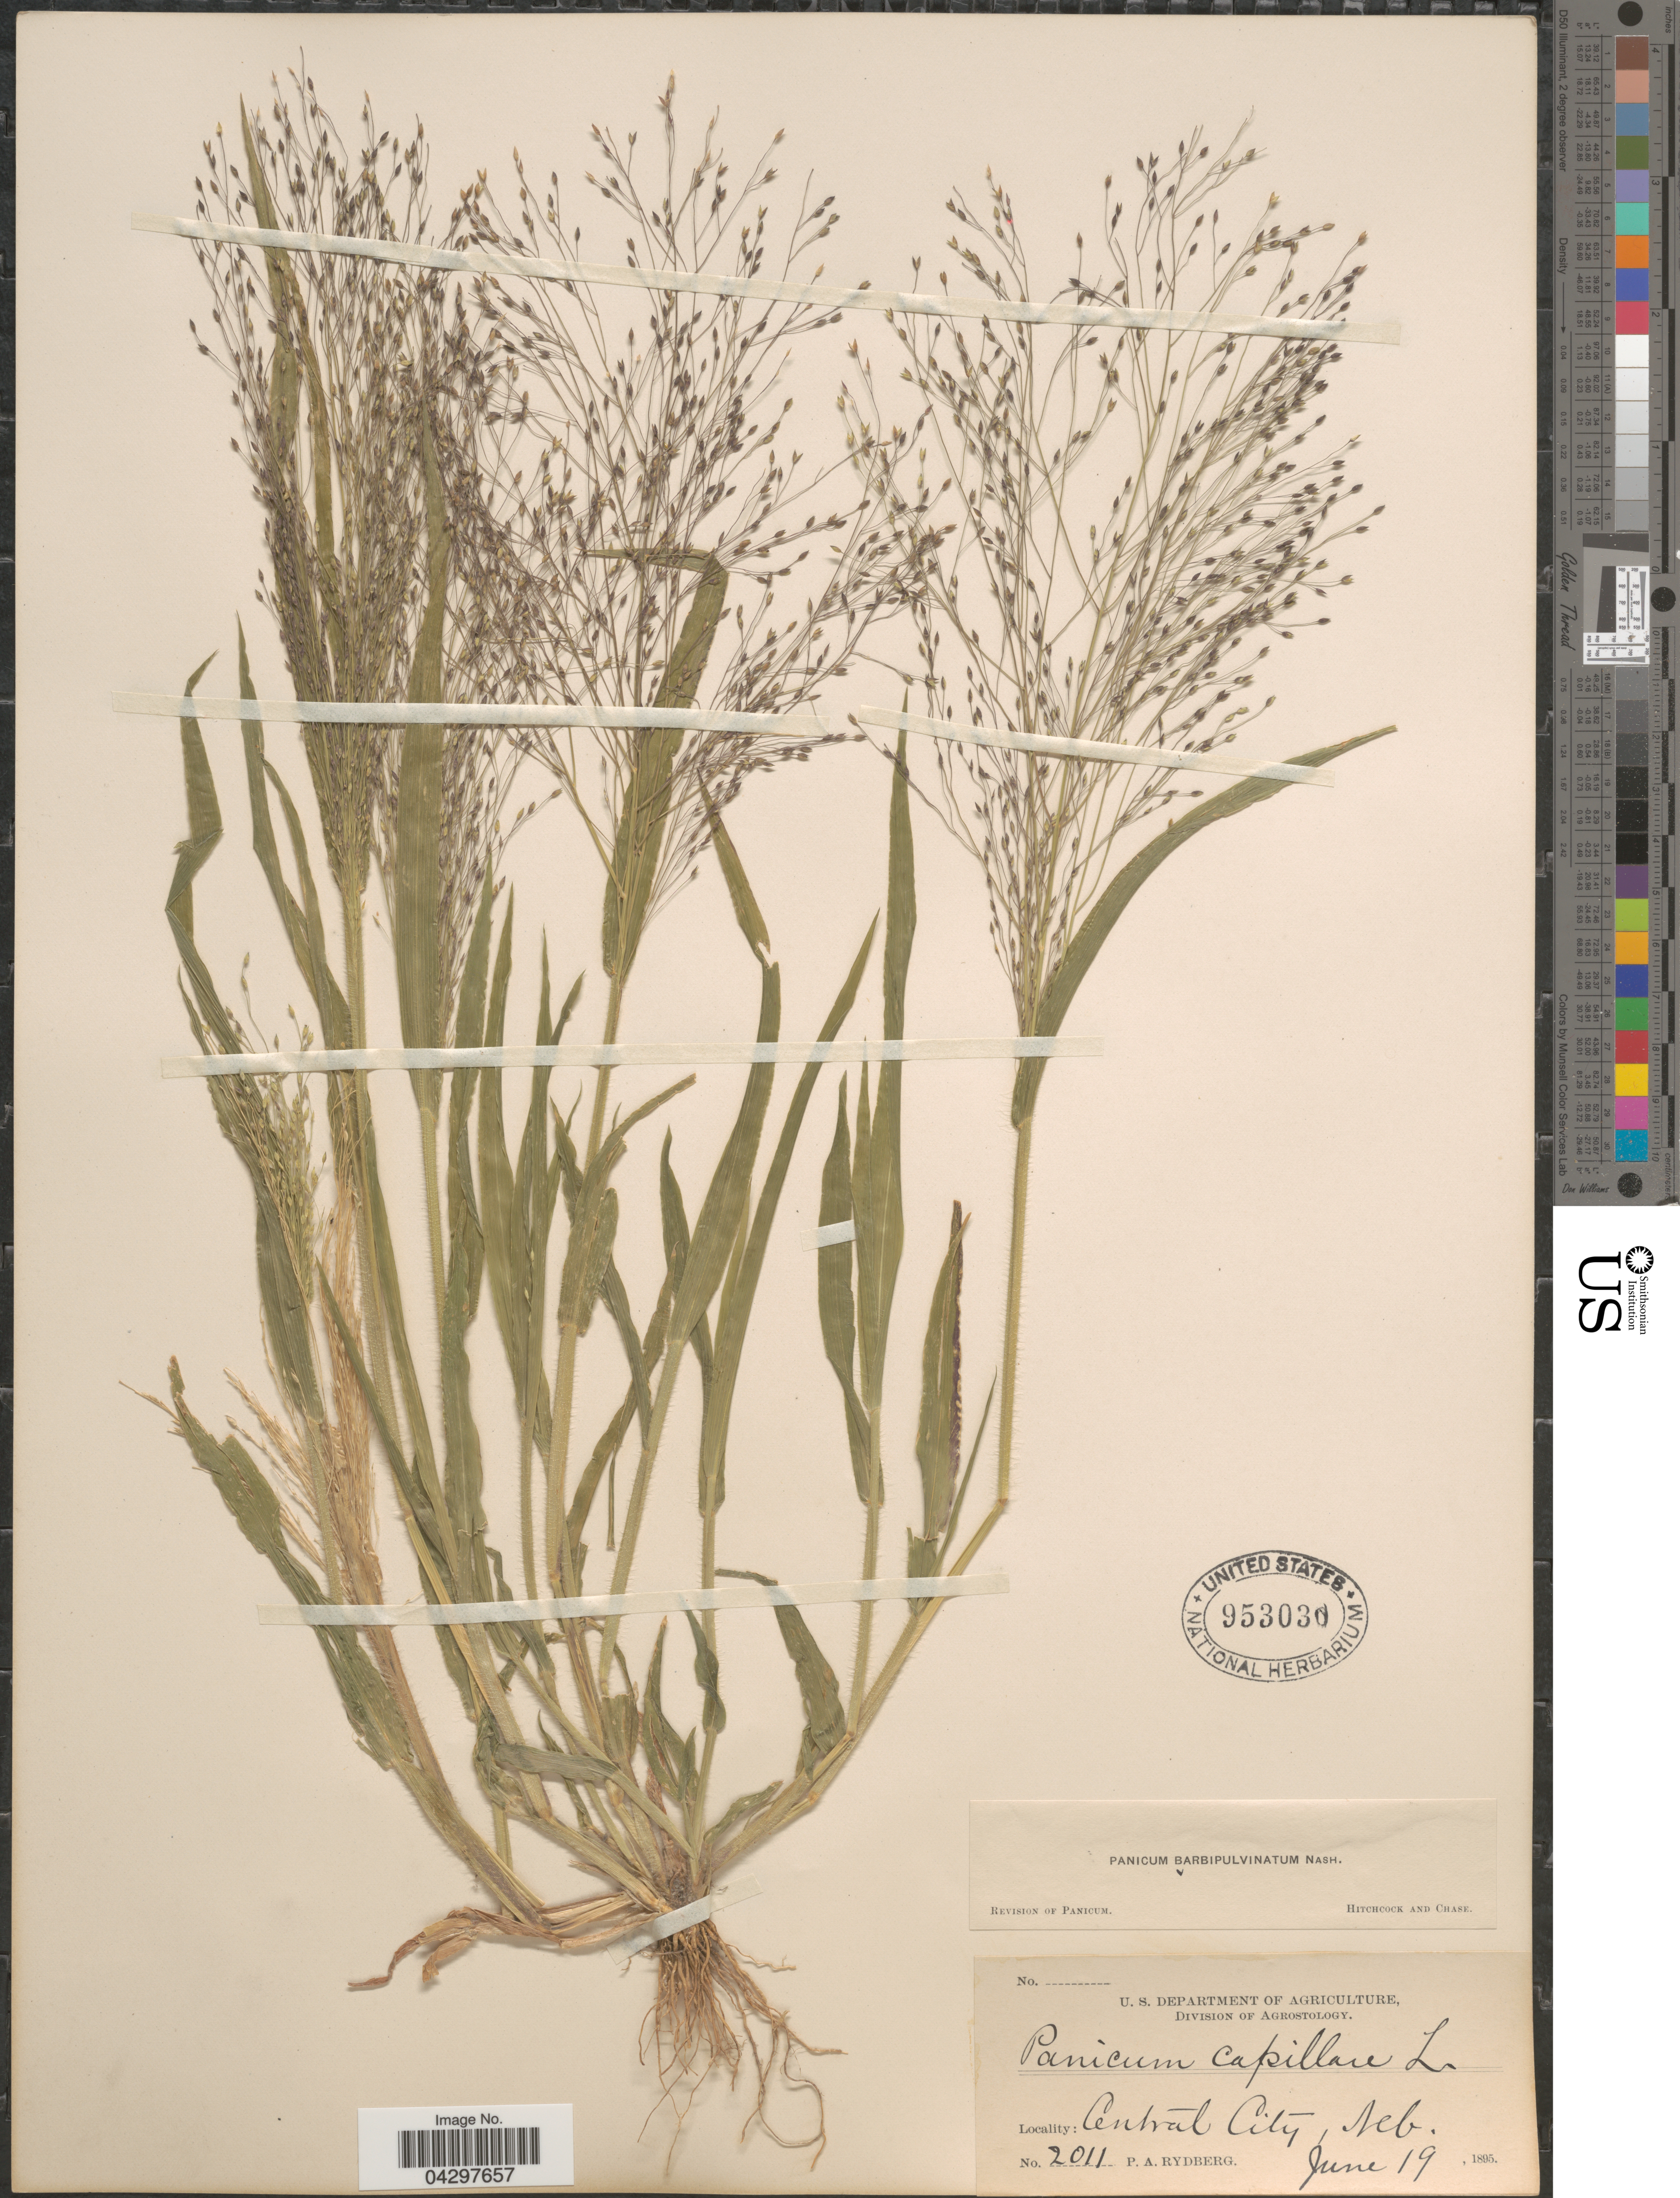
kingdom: Plantae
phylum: Tracheophyta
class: Liliopsida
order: Poales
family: Poaceae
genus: Panicum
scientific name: Panicum capillare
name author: L.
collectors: P. A. Rydberg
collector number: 2011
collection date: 1895-06-19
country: United States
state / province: Nebraska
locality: Central City.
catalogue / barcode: US 953030